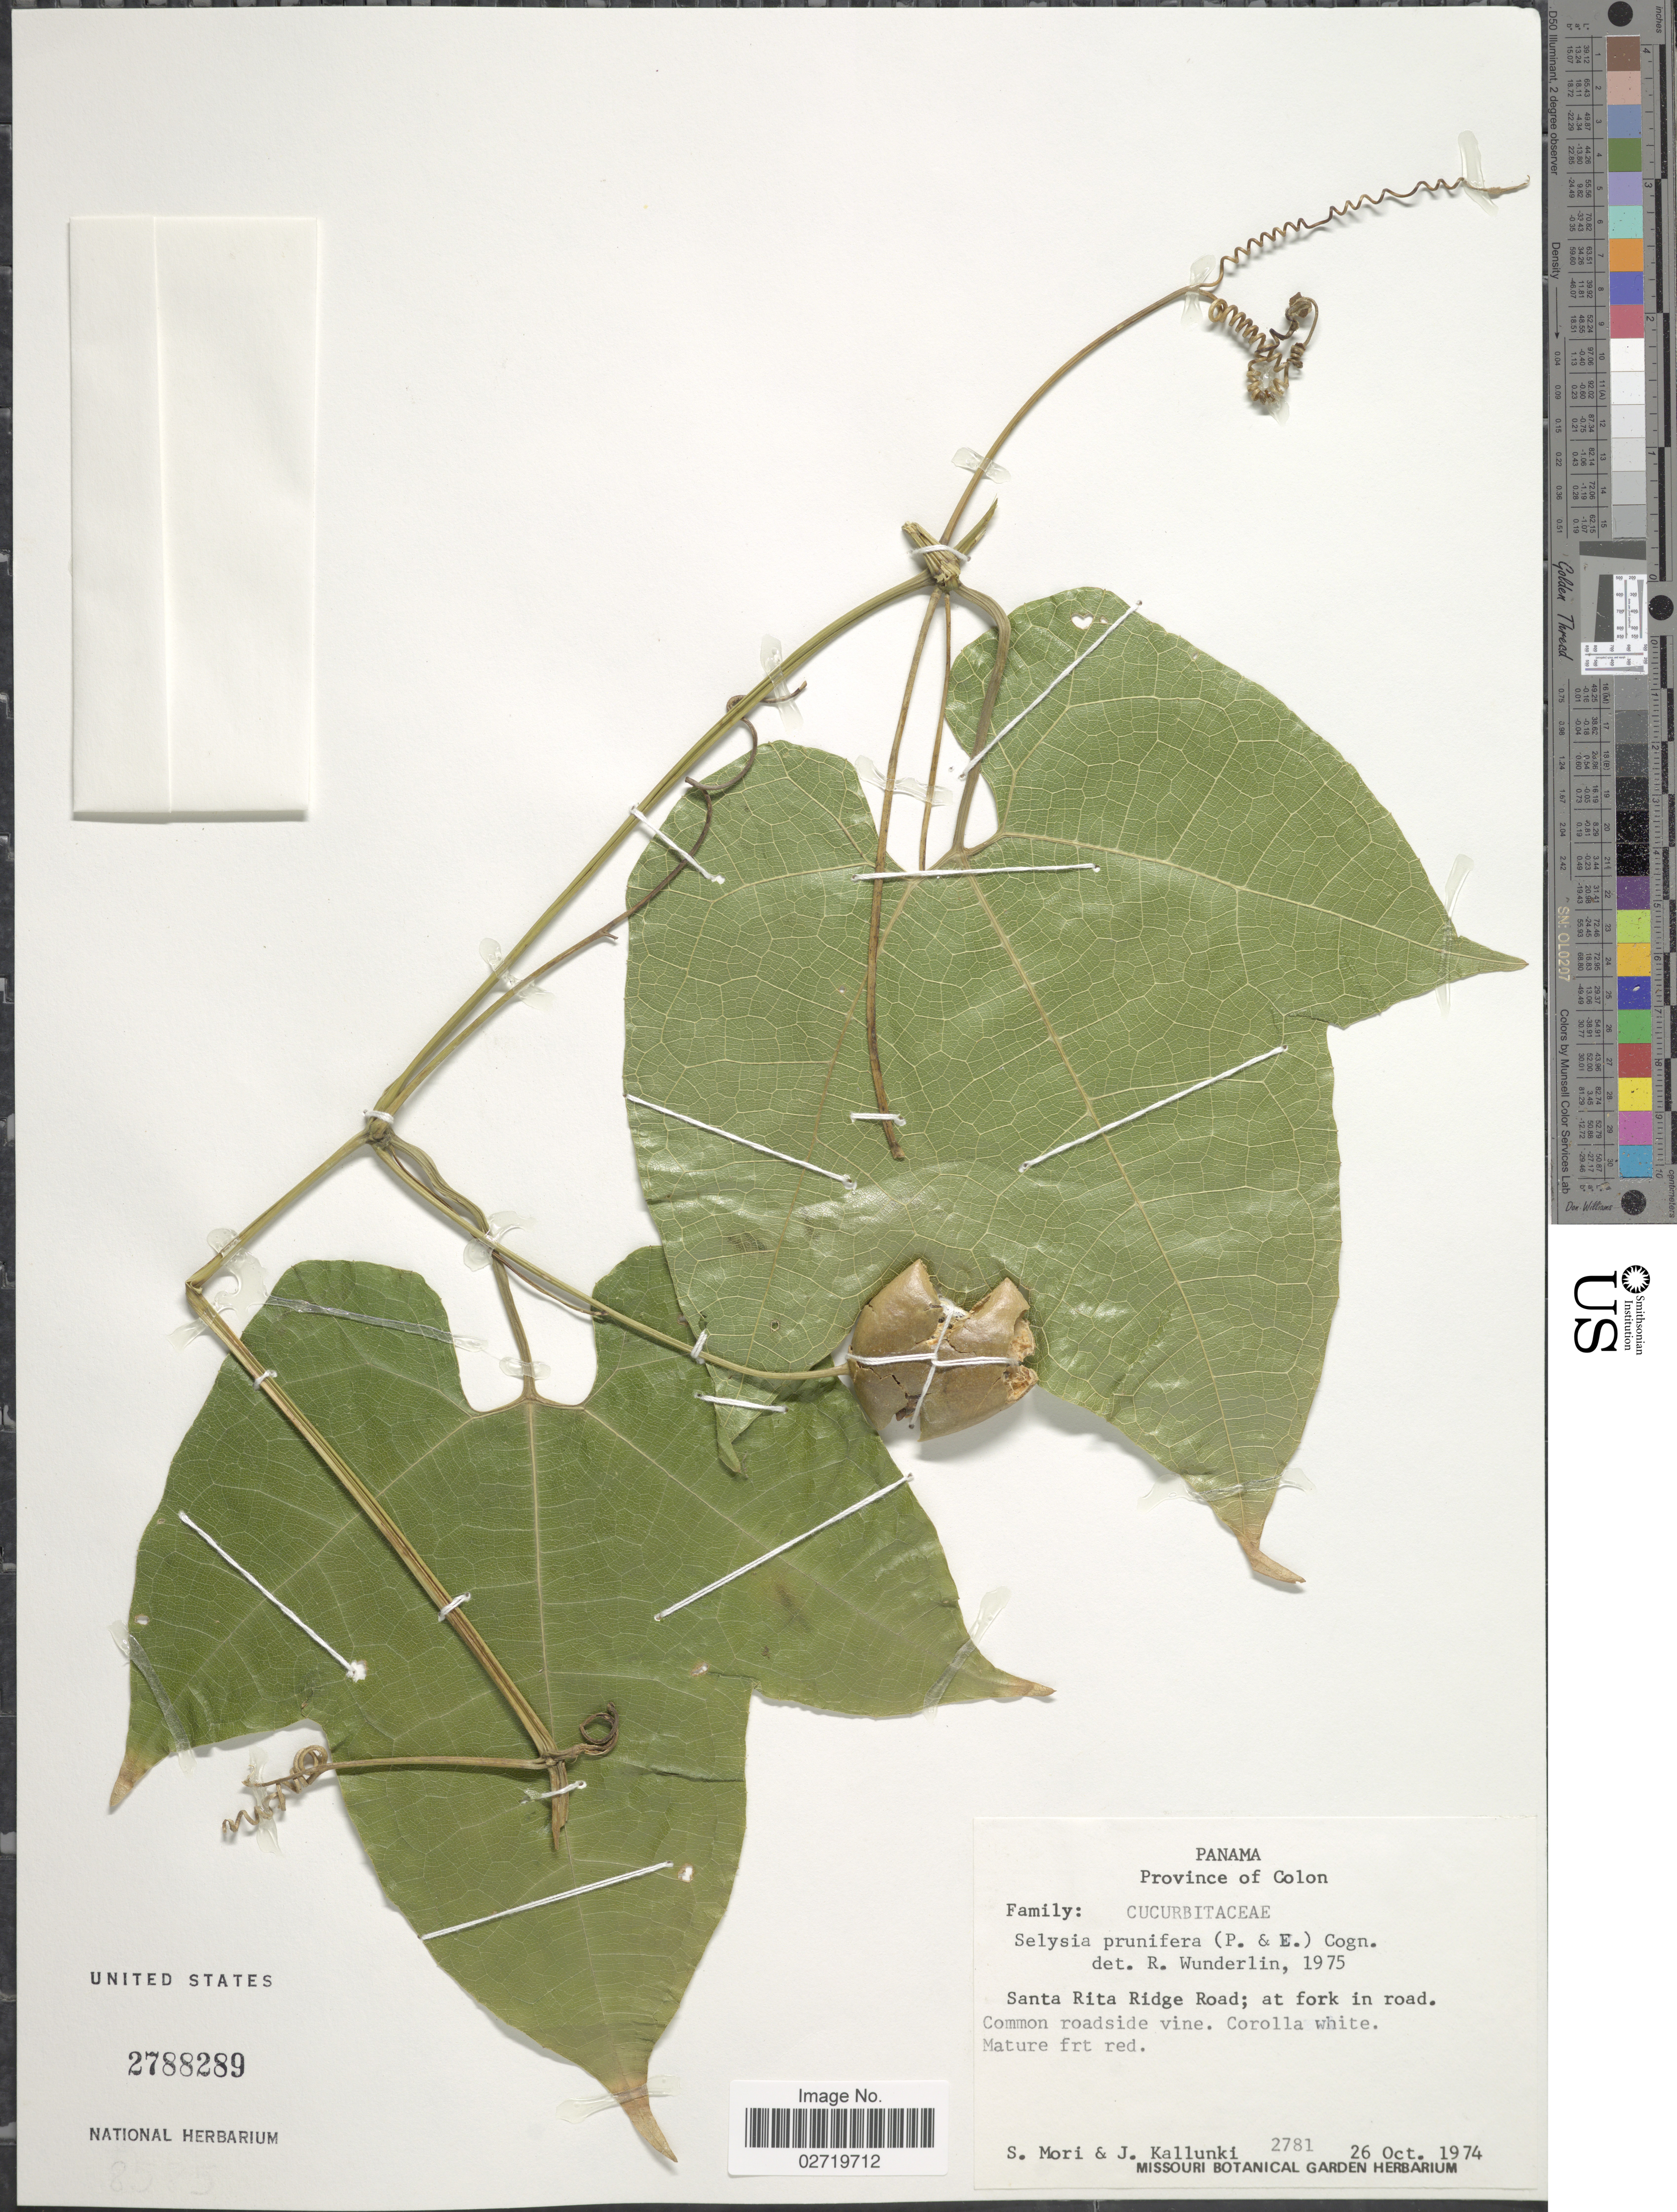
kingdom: Plantae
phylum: Tracheophyta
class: Magnoliopsida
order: Cucurbitales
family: Cucurbitaceae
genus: Selysia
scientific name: Selysia prunifera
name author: (Poepp. & Endl.) Cogn.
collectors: S. Mori & J. Kallunki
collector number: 2781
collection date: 1974-10-26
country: Panama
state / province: Colón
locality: Santa Rita Ridge Road; at fork in road.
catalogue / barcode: US 2788289